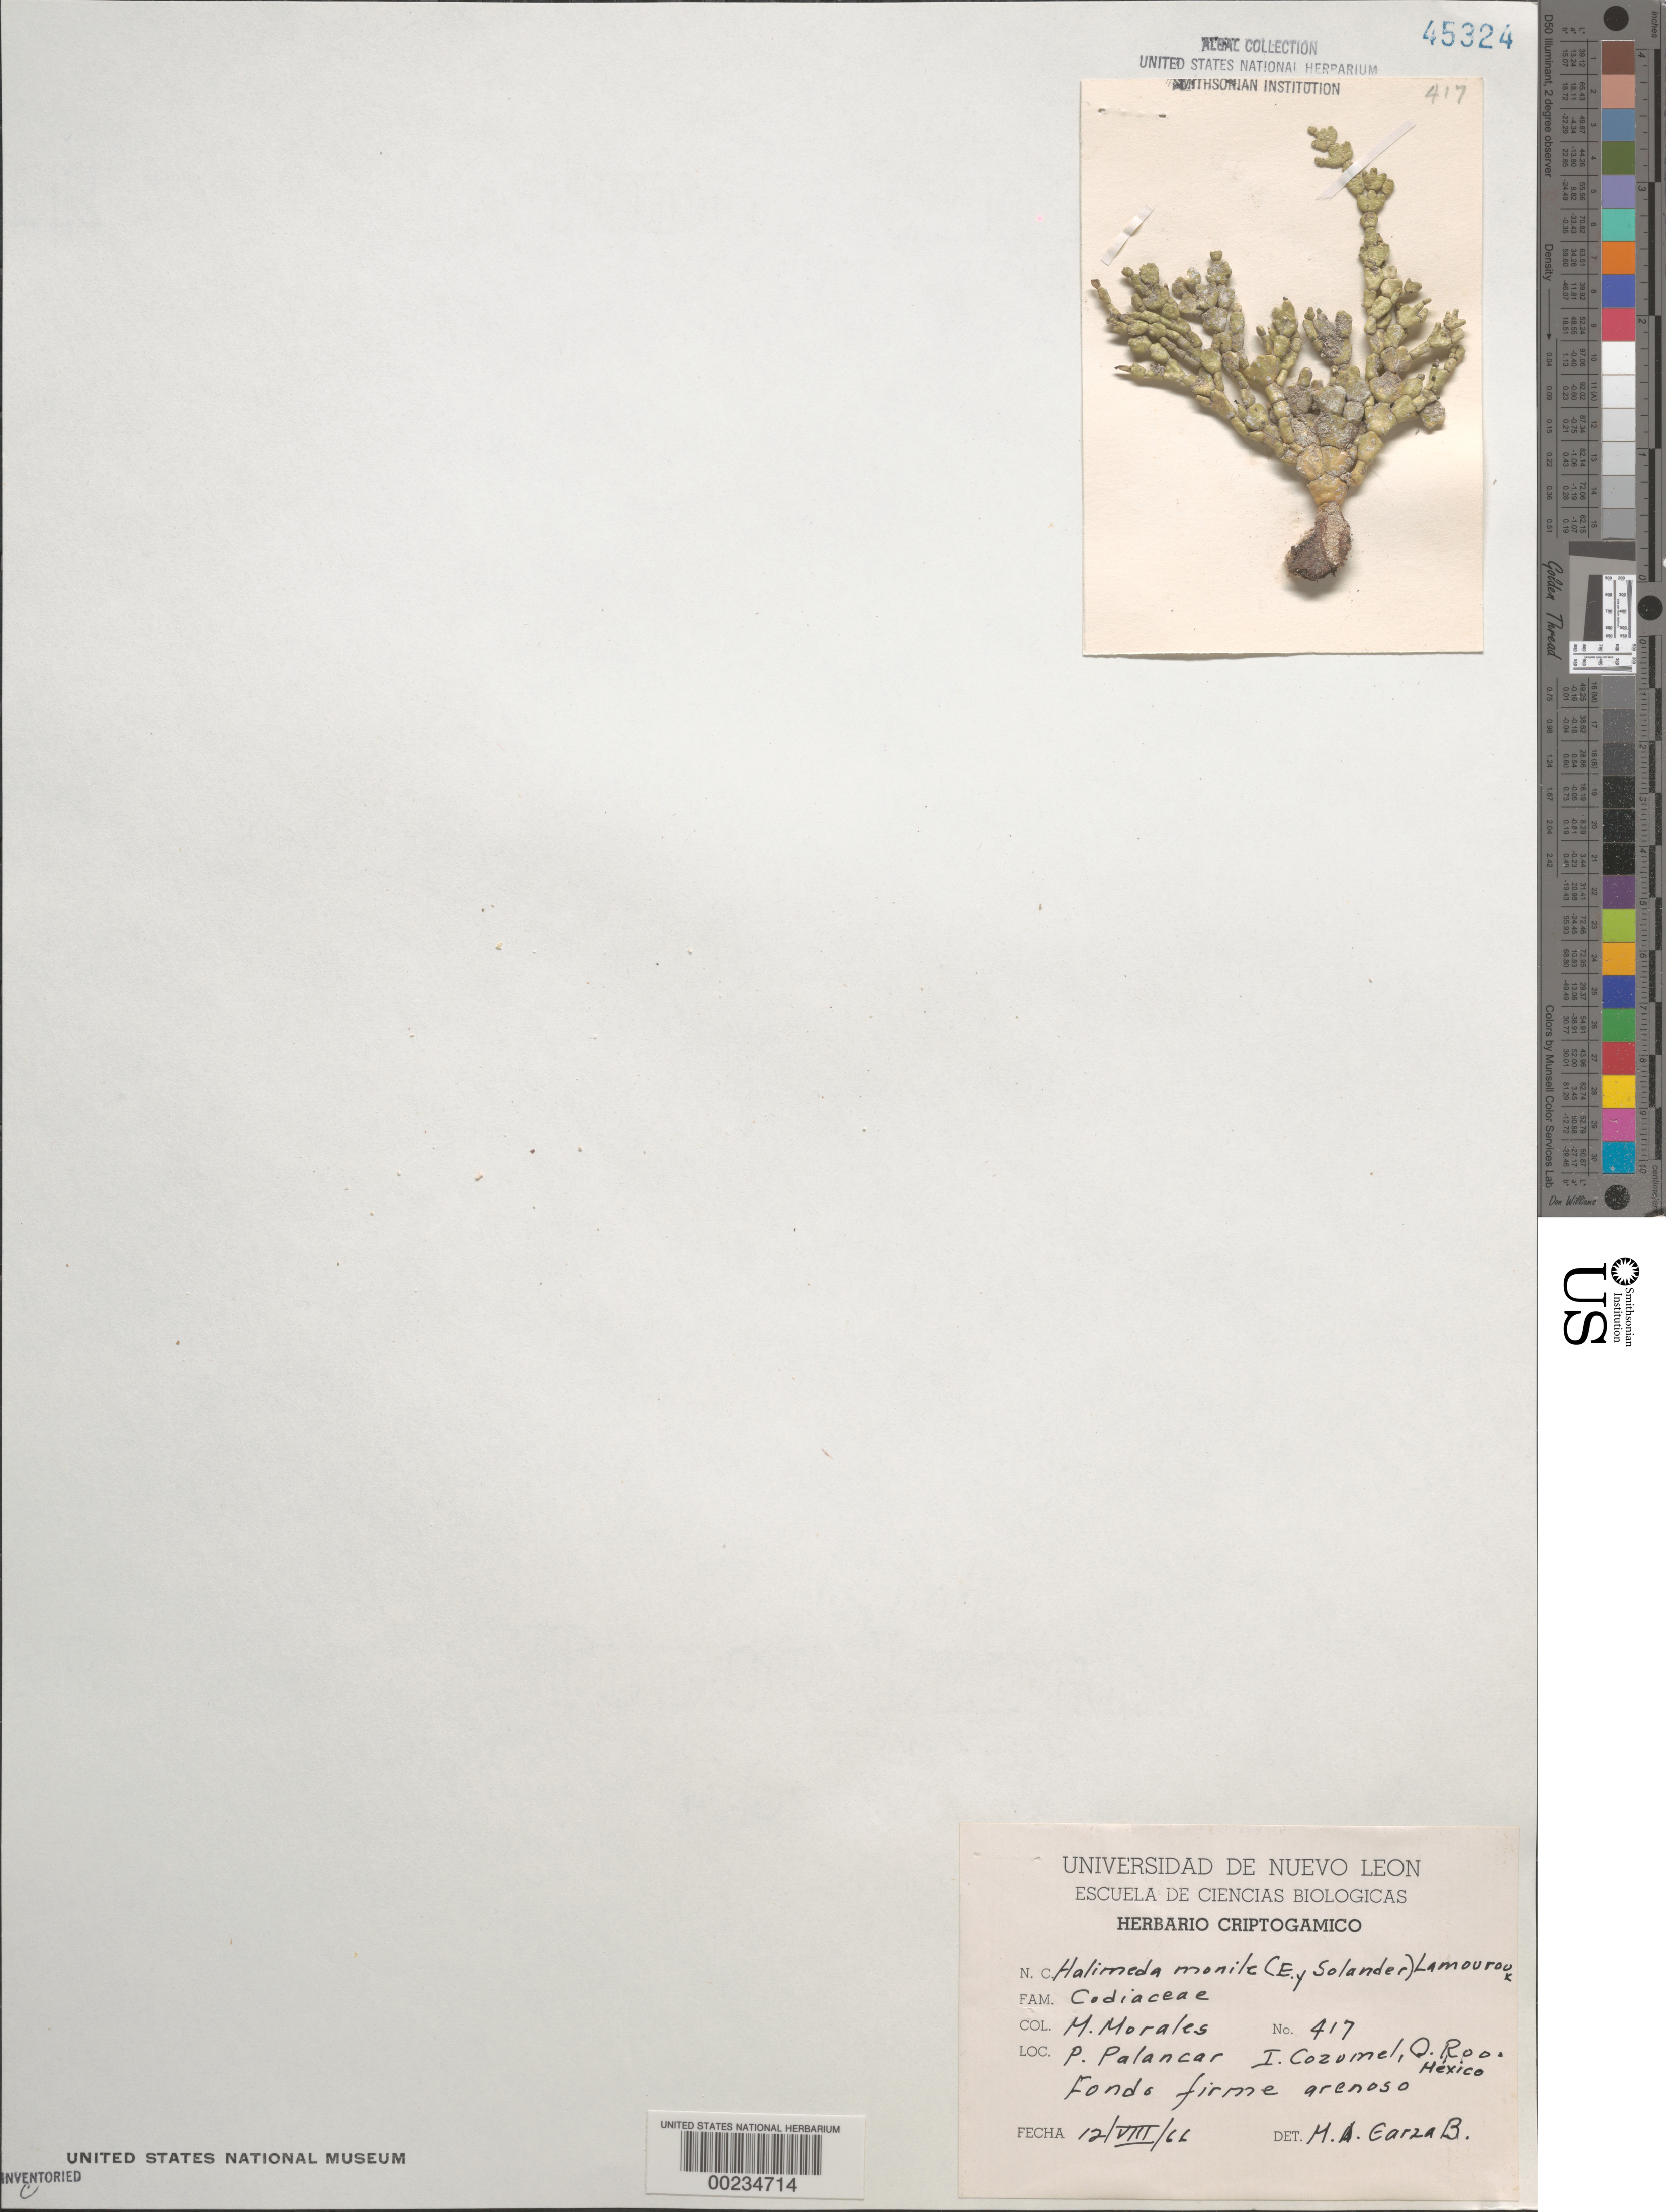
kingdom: Plantae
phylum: Chlorophyta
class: Ulvophyceae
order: Bryopsidales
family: Halimedaceae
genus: Halimeda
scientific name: Halimeda monile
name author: (J. Ellis & Sol.) J.V.Lamouroux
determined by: Garza Barrientos, M. A.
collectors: M. Morales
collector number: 417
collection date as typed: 12 Aug 1966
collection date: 1966-08-12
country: Mexico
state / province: Quintana Roo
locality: Isla cozumel, punta palancar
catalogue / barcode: US 45324